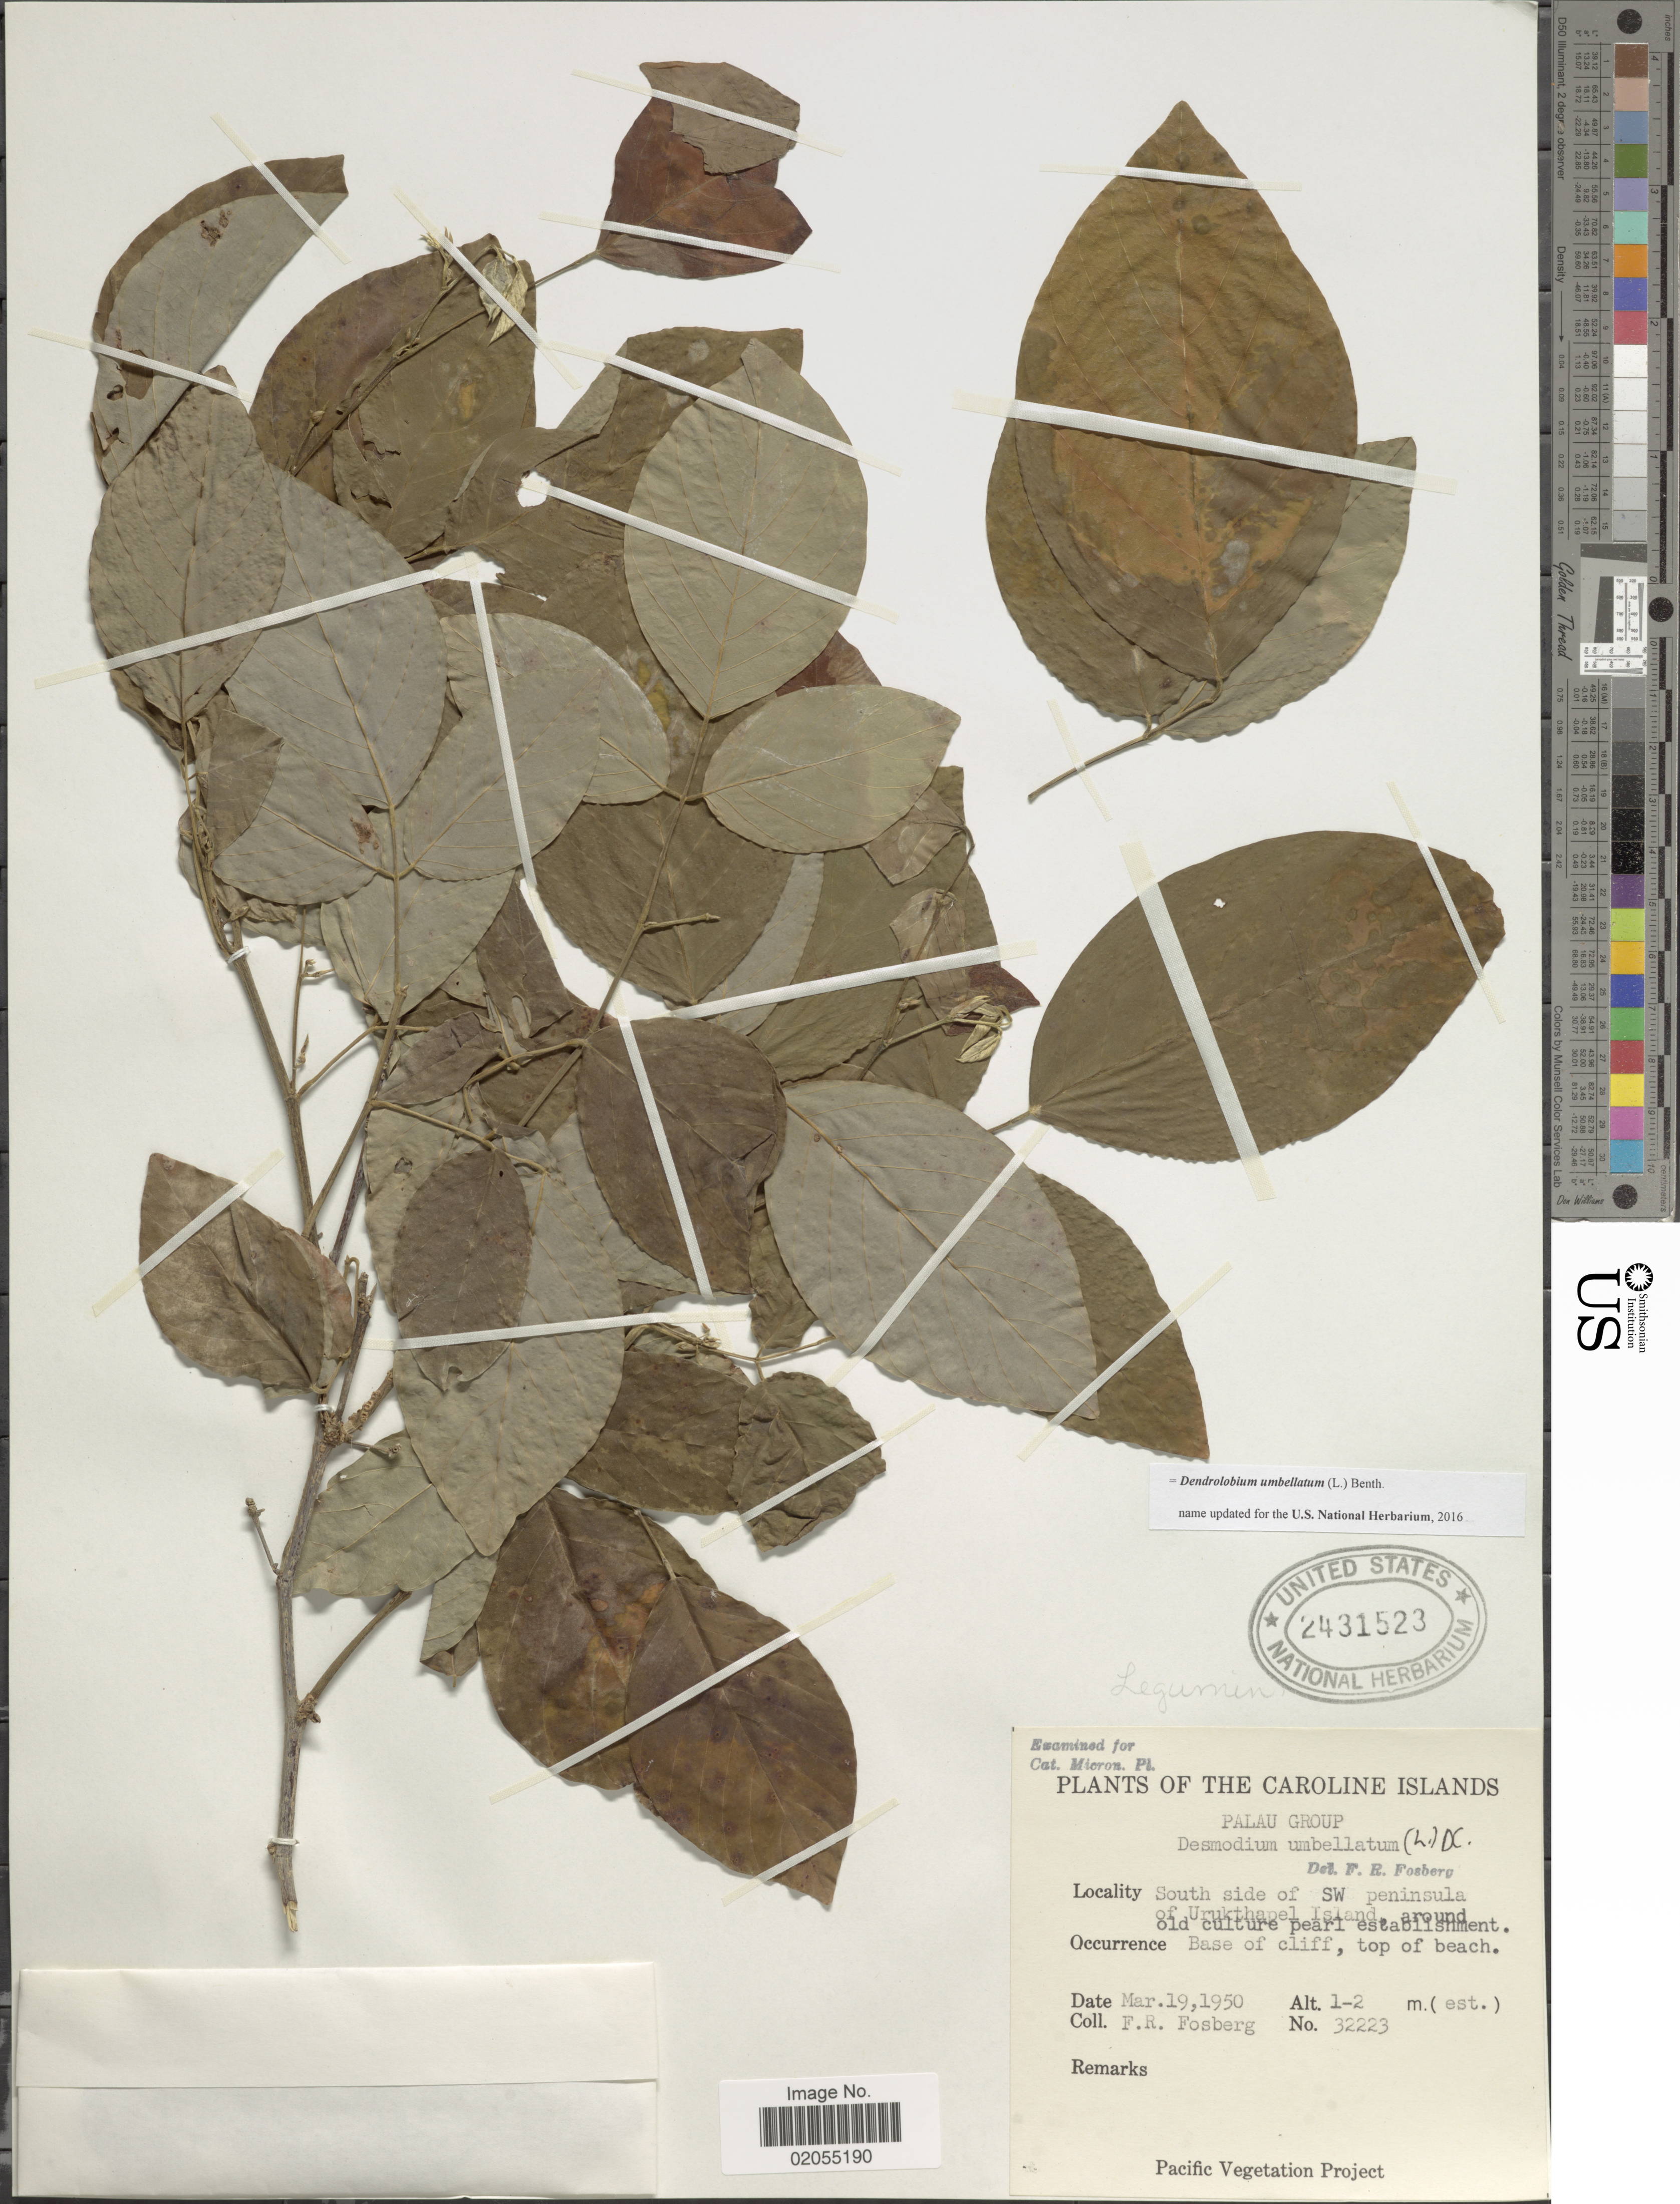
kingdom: Plantae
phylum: Tracheophyta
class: Magnoliopsida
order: Fabales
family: Fabaceae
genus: Dendrolobium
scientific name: Dendrolobium umbellatum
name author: (L.) Benth.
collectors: F. R. Fosberg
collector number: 32223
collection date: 1950-03-19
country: Palau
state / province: Koror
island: Ngeruktabel [Urukthapel]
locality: Caroline Islands, Palau Group, south side of SW peninsula of Urukthapel Island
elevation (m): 1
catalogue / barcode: US 2431523